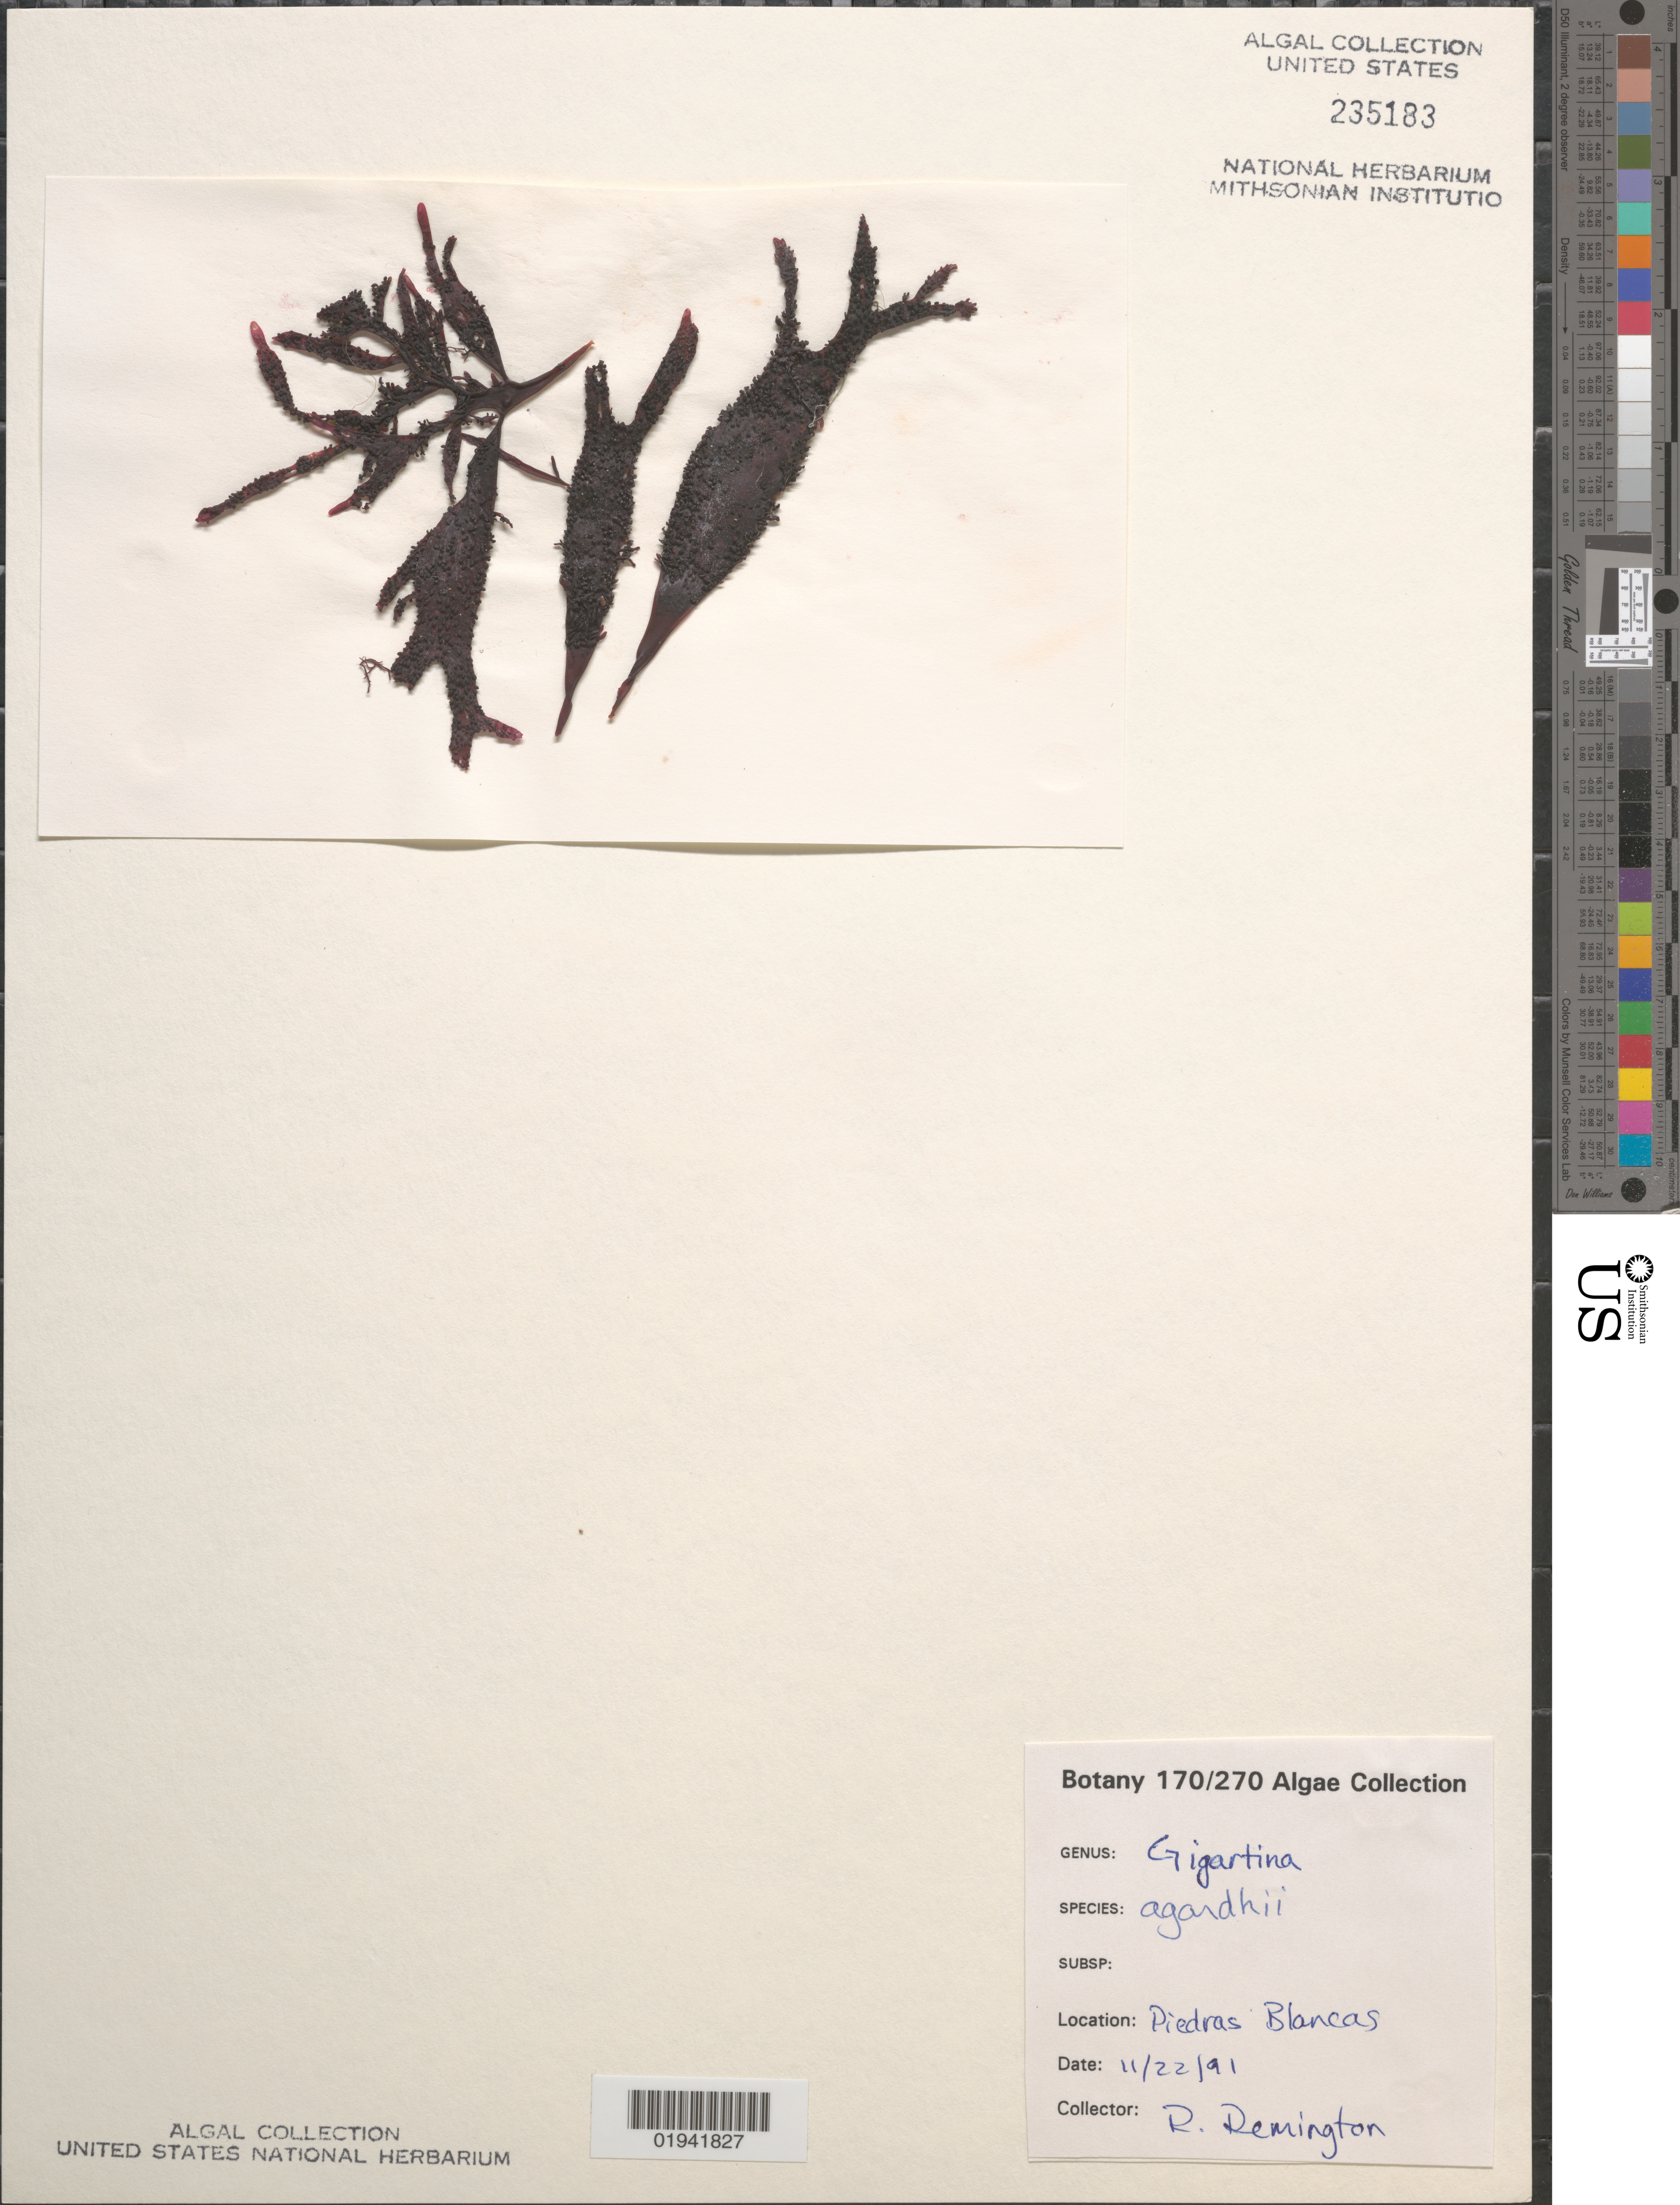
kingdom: Plantae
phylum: Rhodophyta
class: Florideophyceae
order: Gigartinales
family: Phyllophoraceae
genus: Mastocarpus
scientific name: Mastocarpus agardhii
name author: (Setchell & N.L. Gardner) S.C. Lindstrom et al.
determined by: Algae name updating Project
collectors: R. Remington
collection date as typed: Transcribed d/m/y: 22/11/91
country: United States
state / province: California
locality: Piedras Blancas.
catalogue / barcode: US 235183